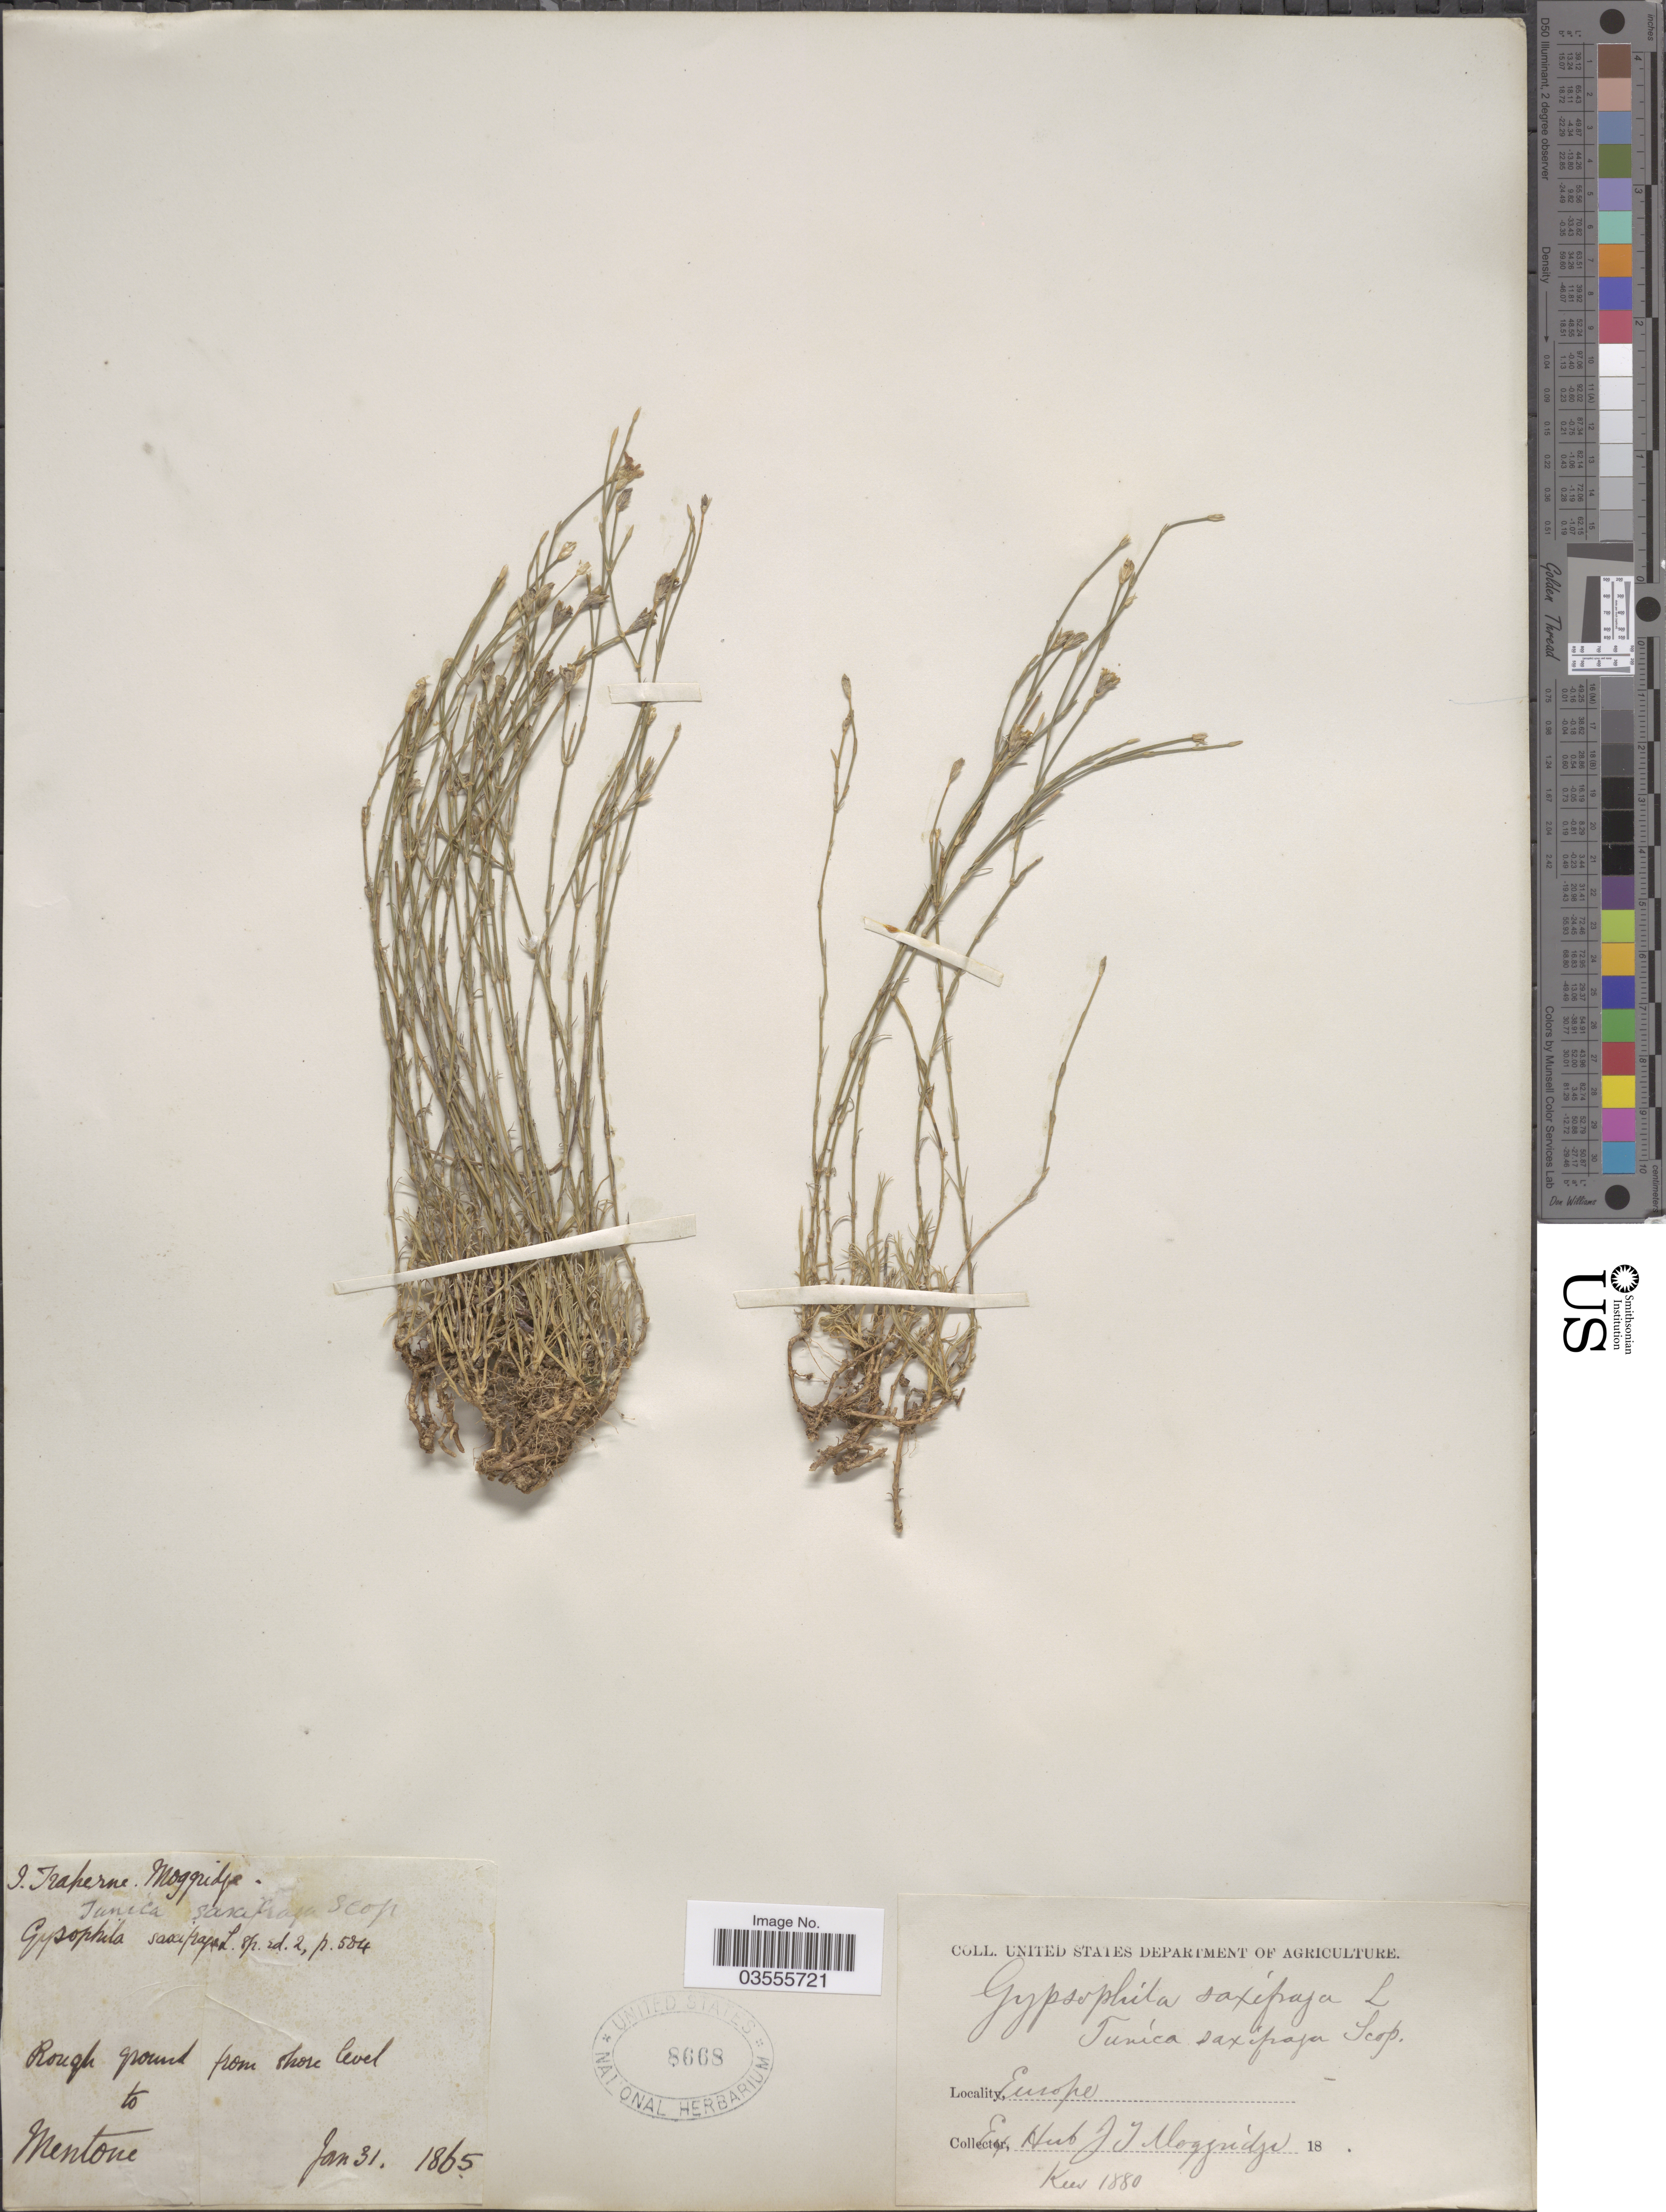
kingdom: Plantae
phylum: Tracheophyta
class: Magnoliopsida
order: Caryophyllales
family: Caryophyllaceae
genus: Petrorhagia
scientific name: Petrorhagia saxifraga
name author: (L.) Link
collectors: J. T. Moggridge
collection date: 1865-01-31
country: France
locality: Rough ground from shore level to Mentone. Europe.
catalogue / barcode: US 8668